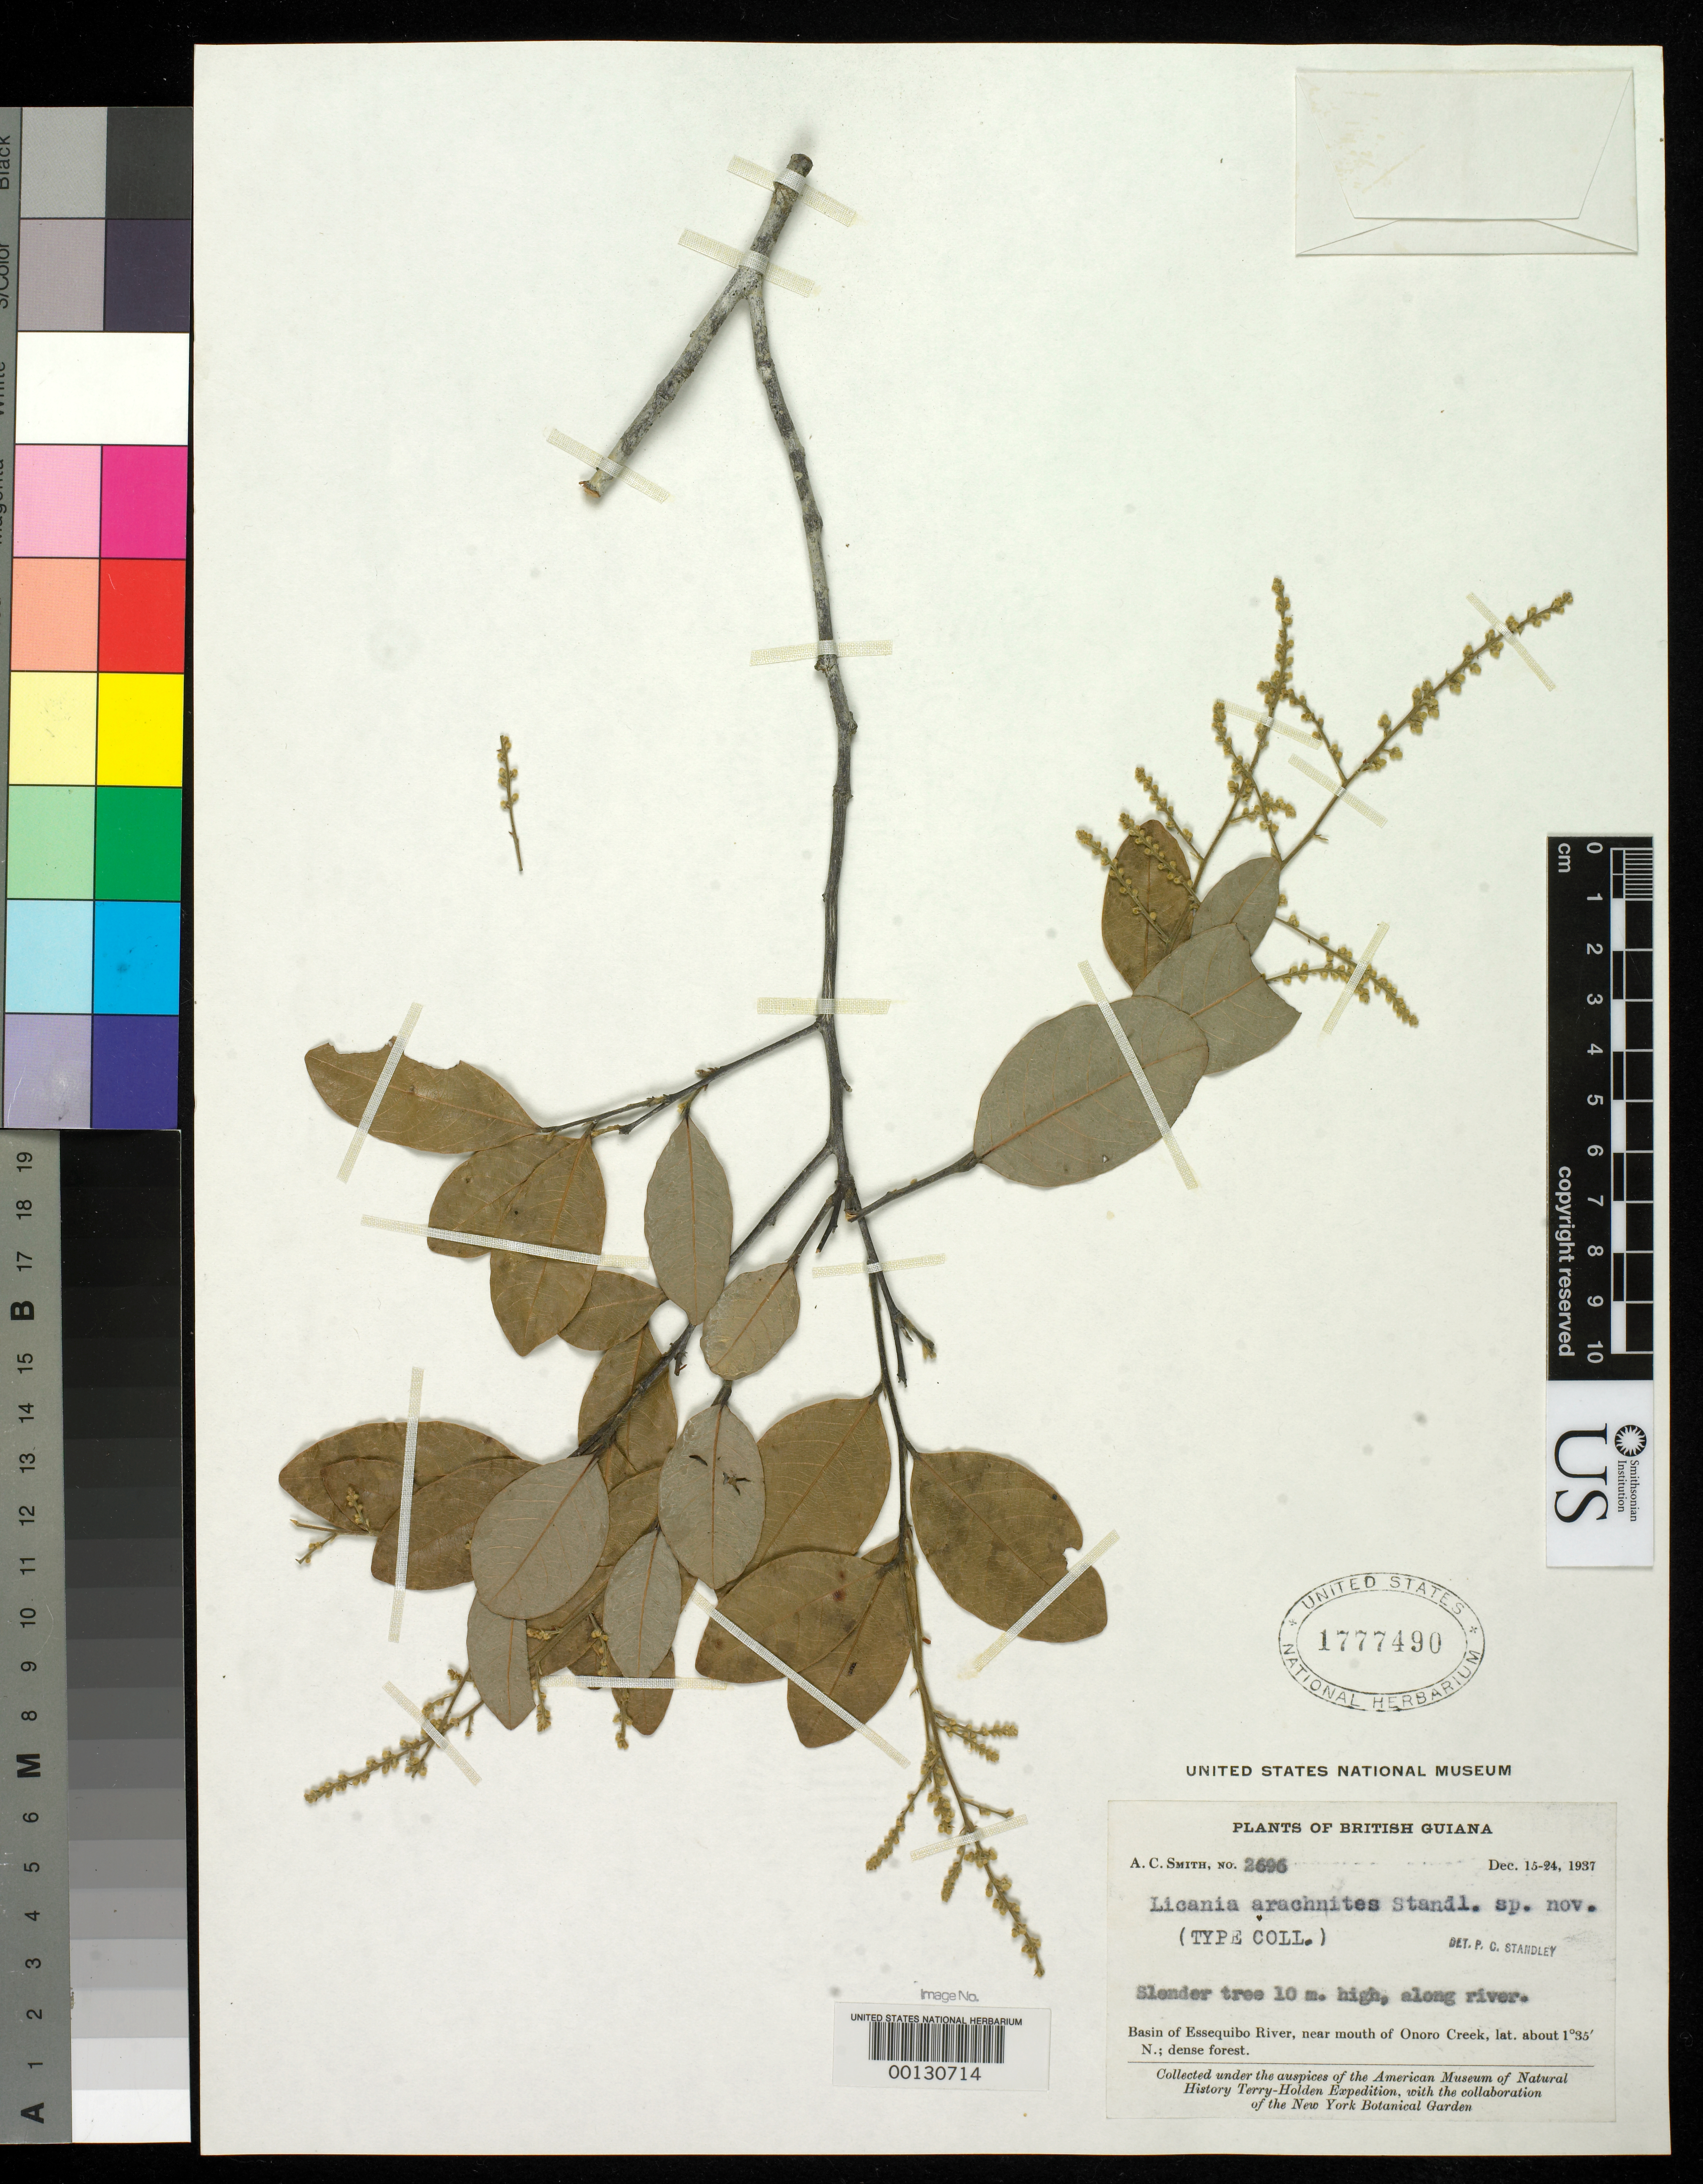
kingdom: Plantae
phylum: Tracheophyta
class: Magnoliopsida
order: Malpighiales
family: Chrysobalanaceae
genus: Licania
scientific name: Licania arachnites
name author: Standl.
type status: Isotype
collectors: A. C. Smith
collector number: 2696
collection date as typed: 15 Dec 1937 to 24 Dec 1937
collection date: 1937-12-15/1937-12-24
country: Guyana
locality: Basin of Essequibo River, near mouth of Onoro Creek.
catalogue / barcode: US 1777490